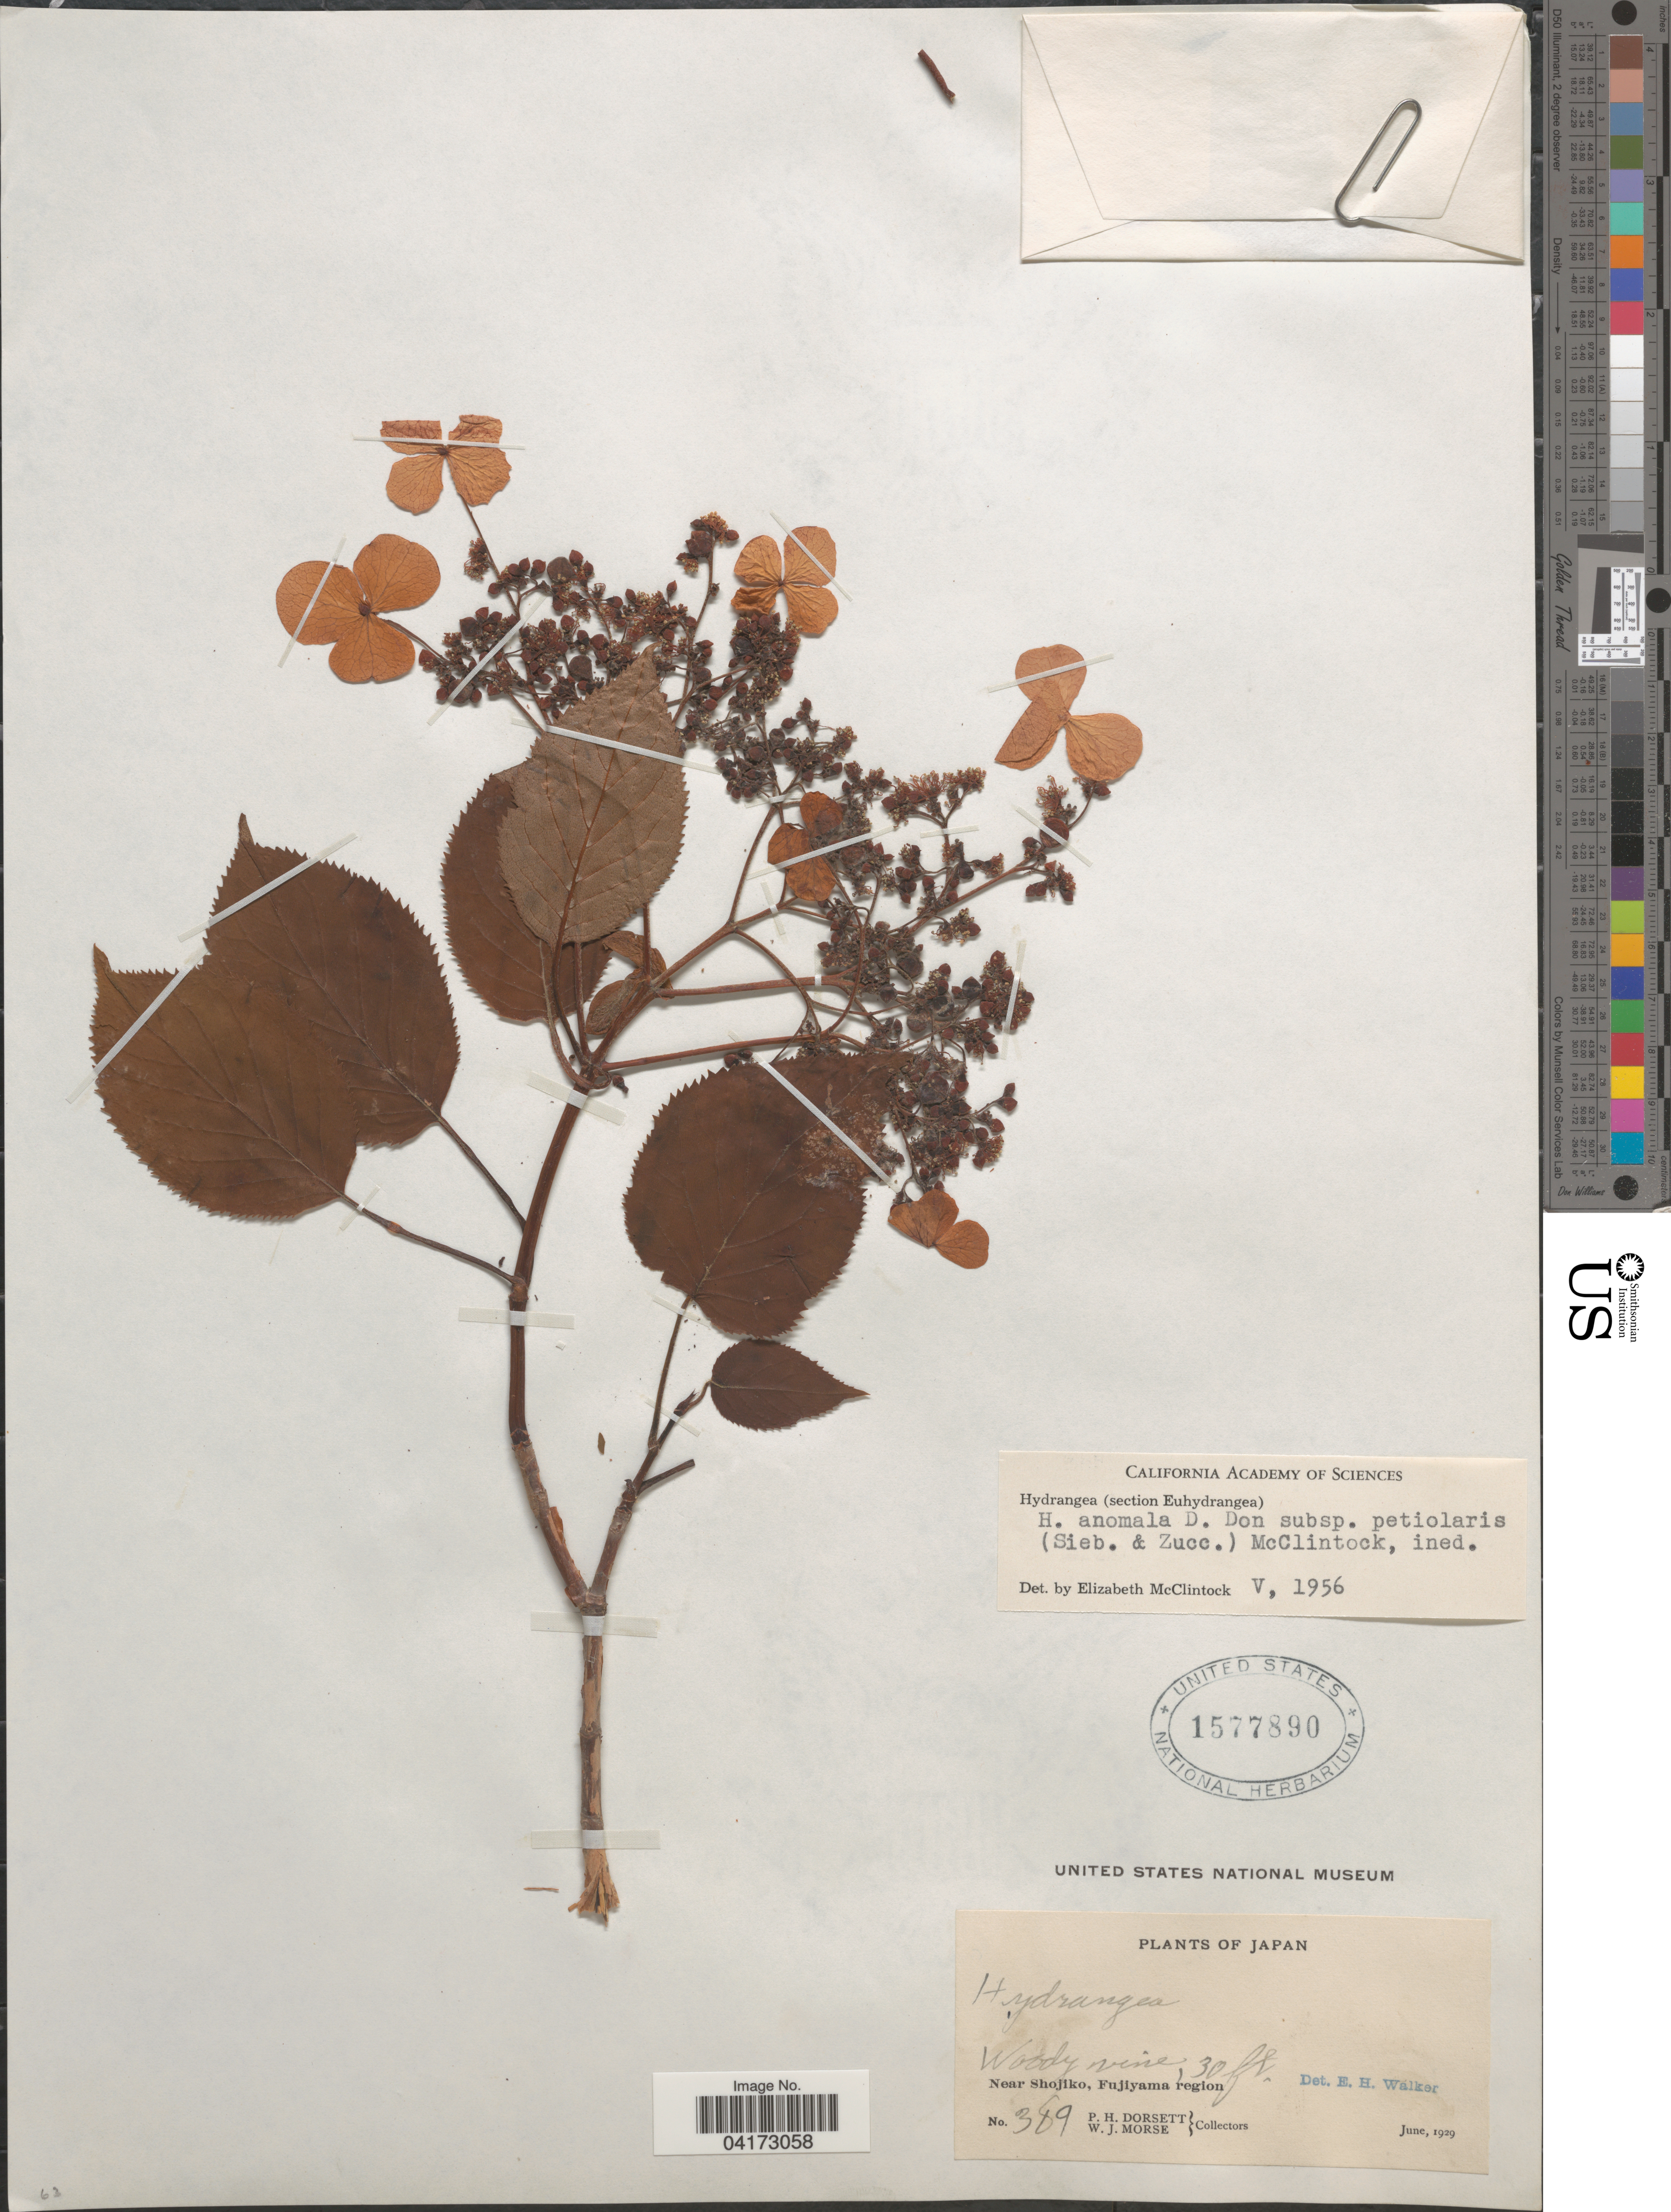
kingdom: Plantae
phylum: Tracheophyta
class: Magnoliopsida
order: Cornales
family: Hydrangeaceae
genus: Hydrangea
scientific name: Hydrangea anomala subsp. petiolaris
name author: (Siebold & Zucc.) E. M. McClint.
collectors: P. H. Dorsett & W. J. Morse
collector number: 389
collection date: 1929-06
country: Japan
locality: Near Shojiko, Fujiyama region.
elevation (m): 9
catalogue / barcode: US 1577890